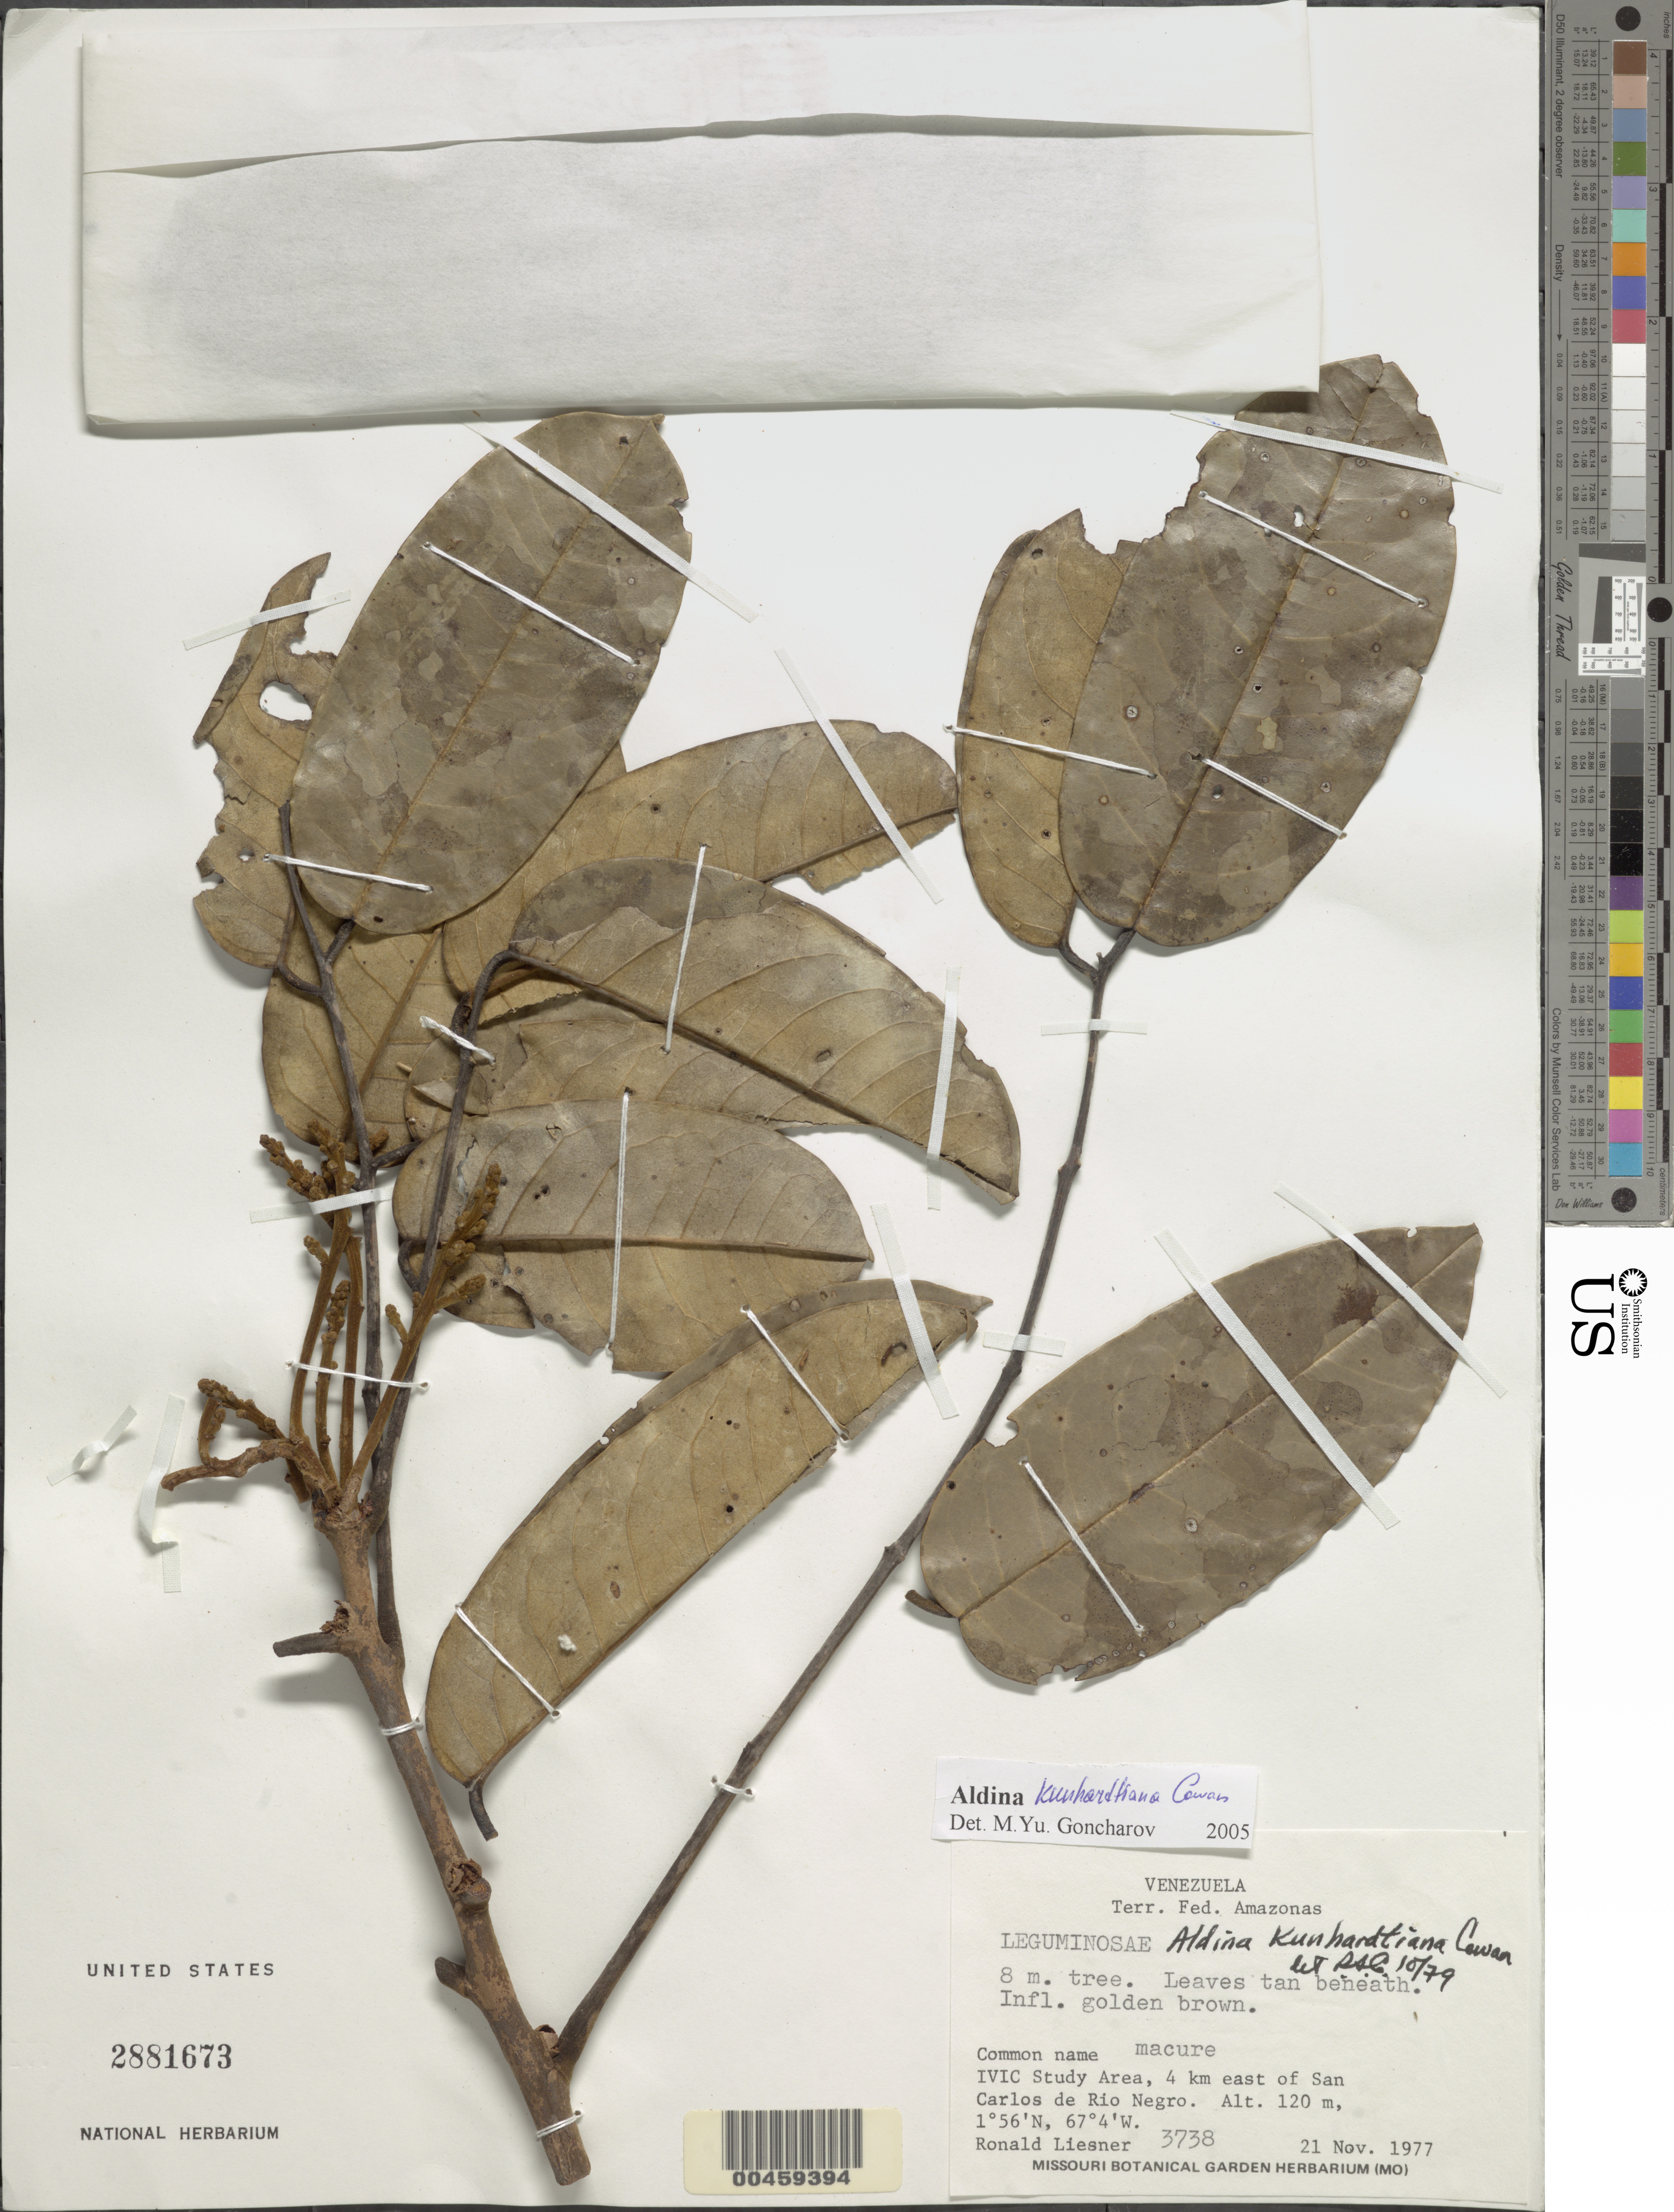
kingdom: Plantae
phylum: Tracheophyta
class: Magnoliopsida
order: Fabales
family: Fabaceae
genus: Aldina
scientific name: Aldina kunhardtiana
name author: R.S. Cowan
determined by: Cowan, R. S.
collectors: R. L. Liesner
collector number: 3738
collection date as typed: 21 Nov 1977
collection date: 1977-11-21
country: Venezuela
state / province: Amazonas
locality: Ivic study area, 4 km e of san carlos de rio negro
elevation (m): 120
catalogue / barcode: US 2881673